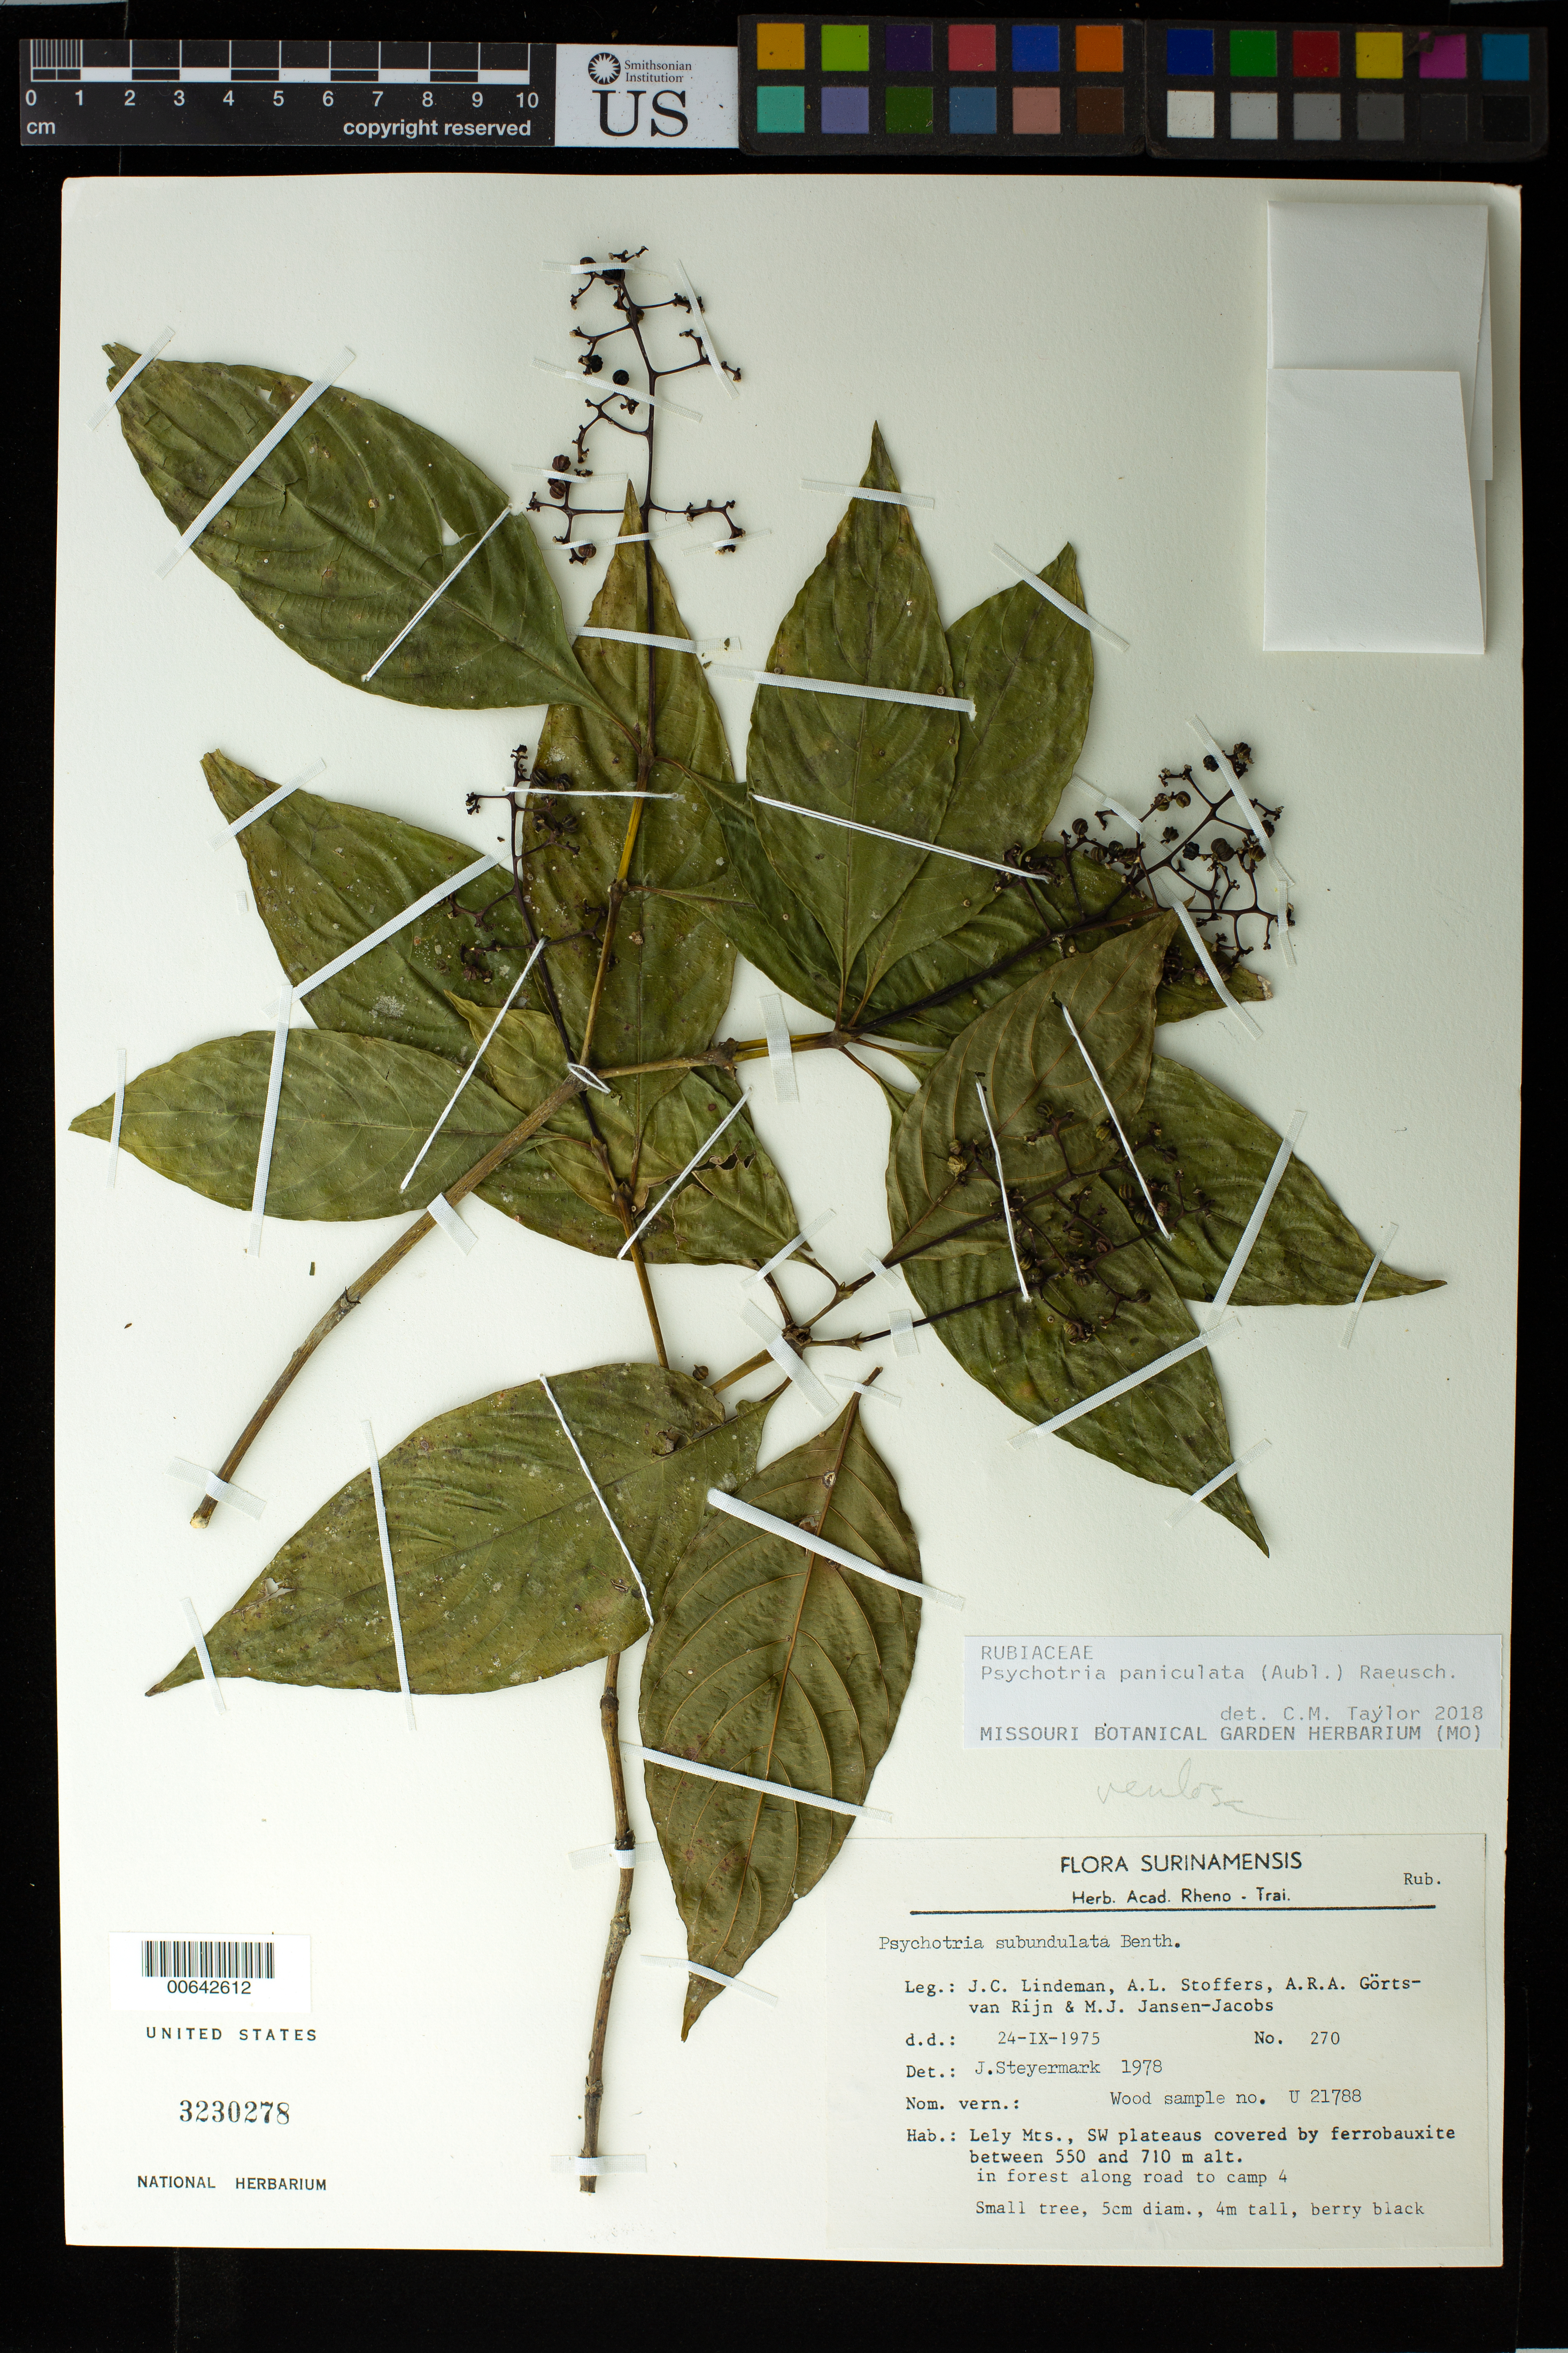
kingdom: Plantae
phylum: Tracheophyta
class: Magnoliopsida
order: Gentianales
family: Rubiaceae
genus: Palicourea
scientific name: Palicourea aubletii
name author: Delprete & J.H. Kirkbr.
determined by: Kirkbride, J. H., Jr.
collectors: J. C. Lindeman, A. Stoffers, A. .R. A. Görts-van Rijn & M. J. Jansen-Jacobs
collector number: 75 270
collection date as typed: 24-Sep-75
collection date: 1975-09-24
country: Suriname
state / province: Marowijne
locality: Lely Mts., SW plateaus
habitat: Plateaus covered by ferrobauxite, in forest along road to camp 4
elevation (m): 550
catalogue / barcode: US 3230278